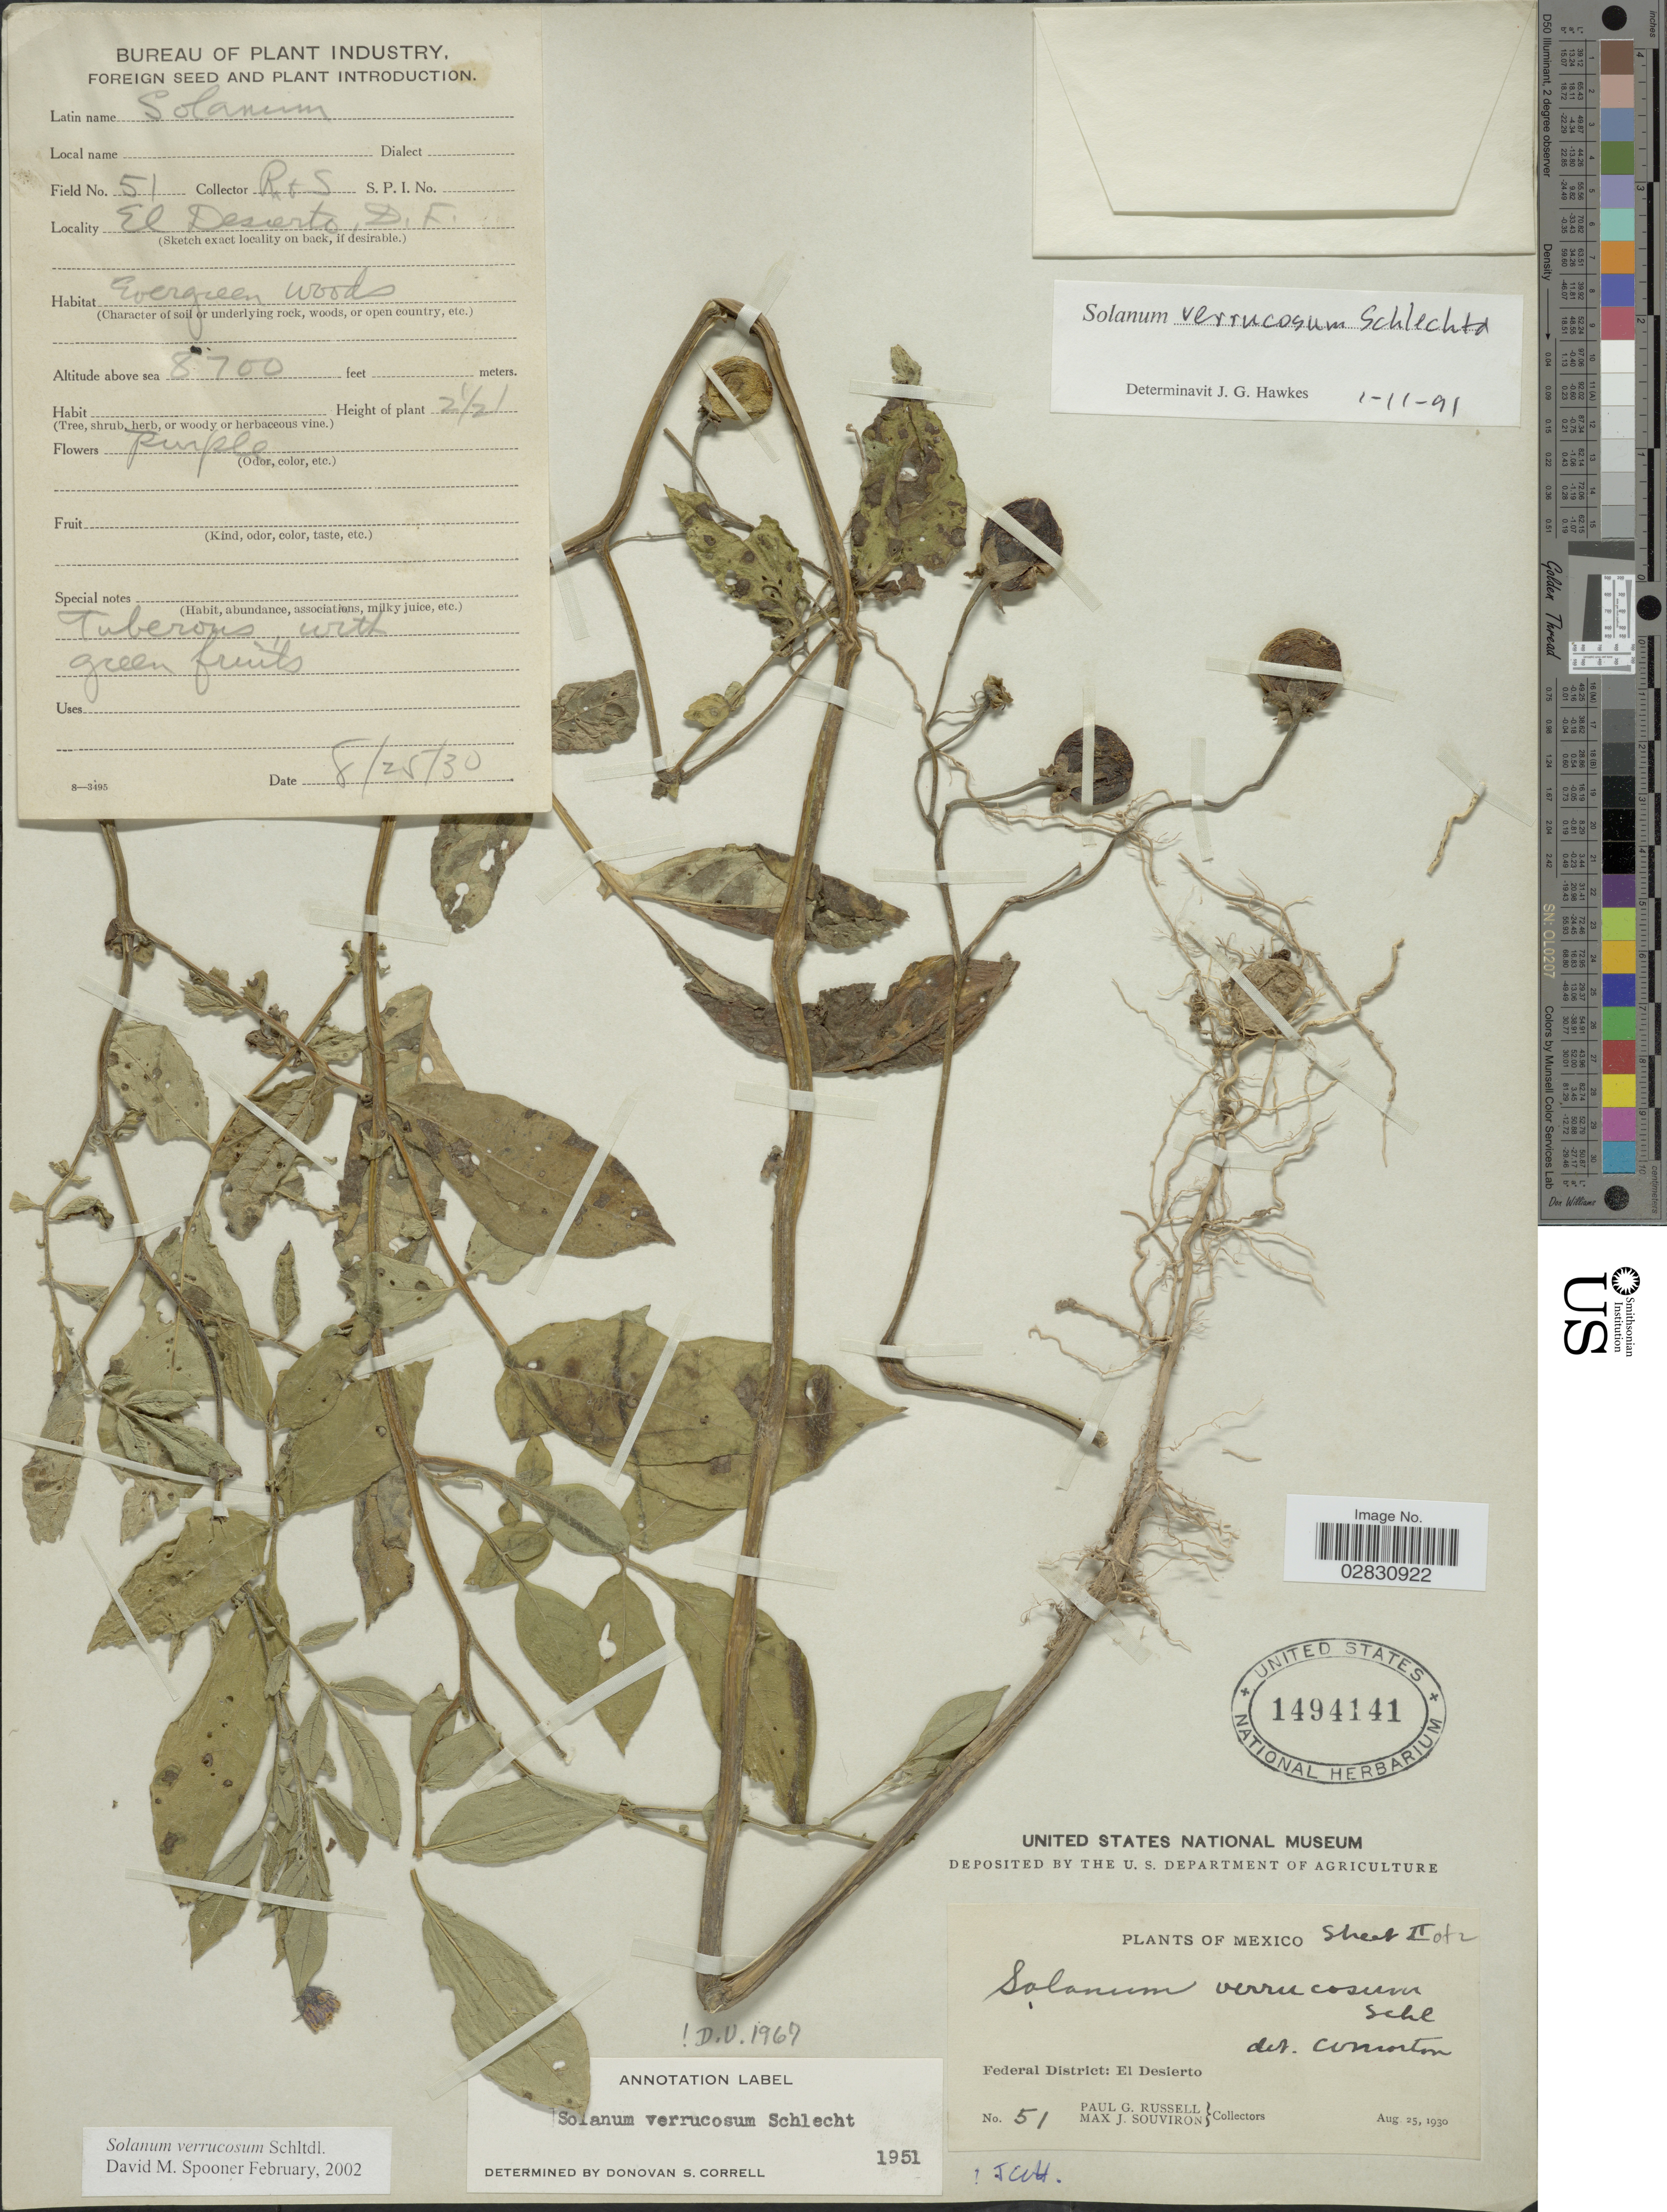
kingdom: Plantae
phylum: Tracheophyta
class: Magnoliopsida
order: Solanales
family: Solanaceae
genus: Solanum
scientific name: Solanum verrucosum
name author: Schltdl.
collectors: P. G. Russell & M. J. Souviron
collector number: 51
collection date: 1930-08-25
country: Mexico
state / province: Distrito Federal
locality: Federal District: El Desierto.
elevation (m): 2652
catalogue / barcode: US 1494141